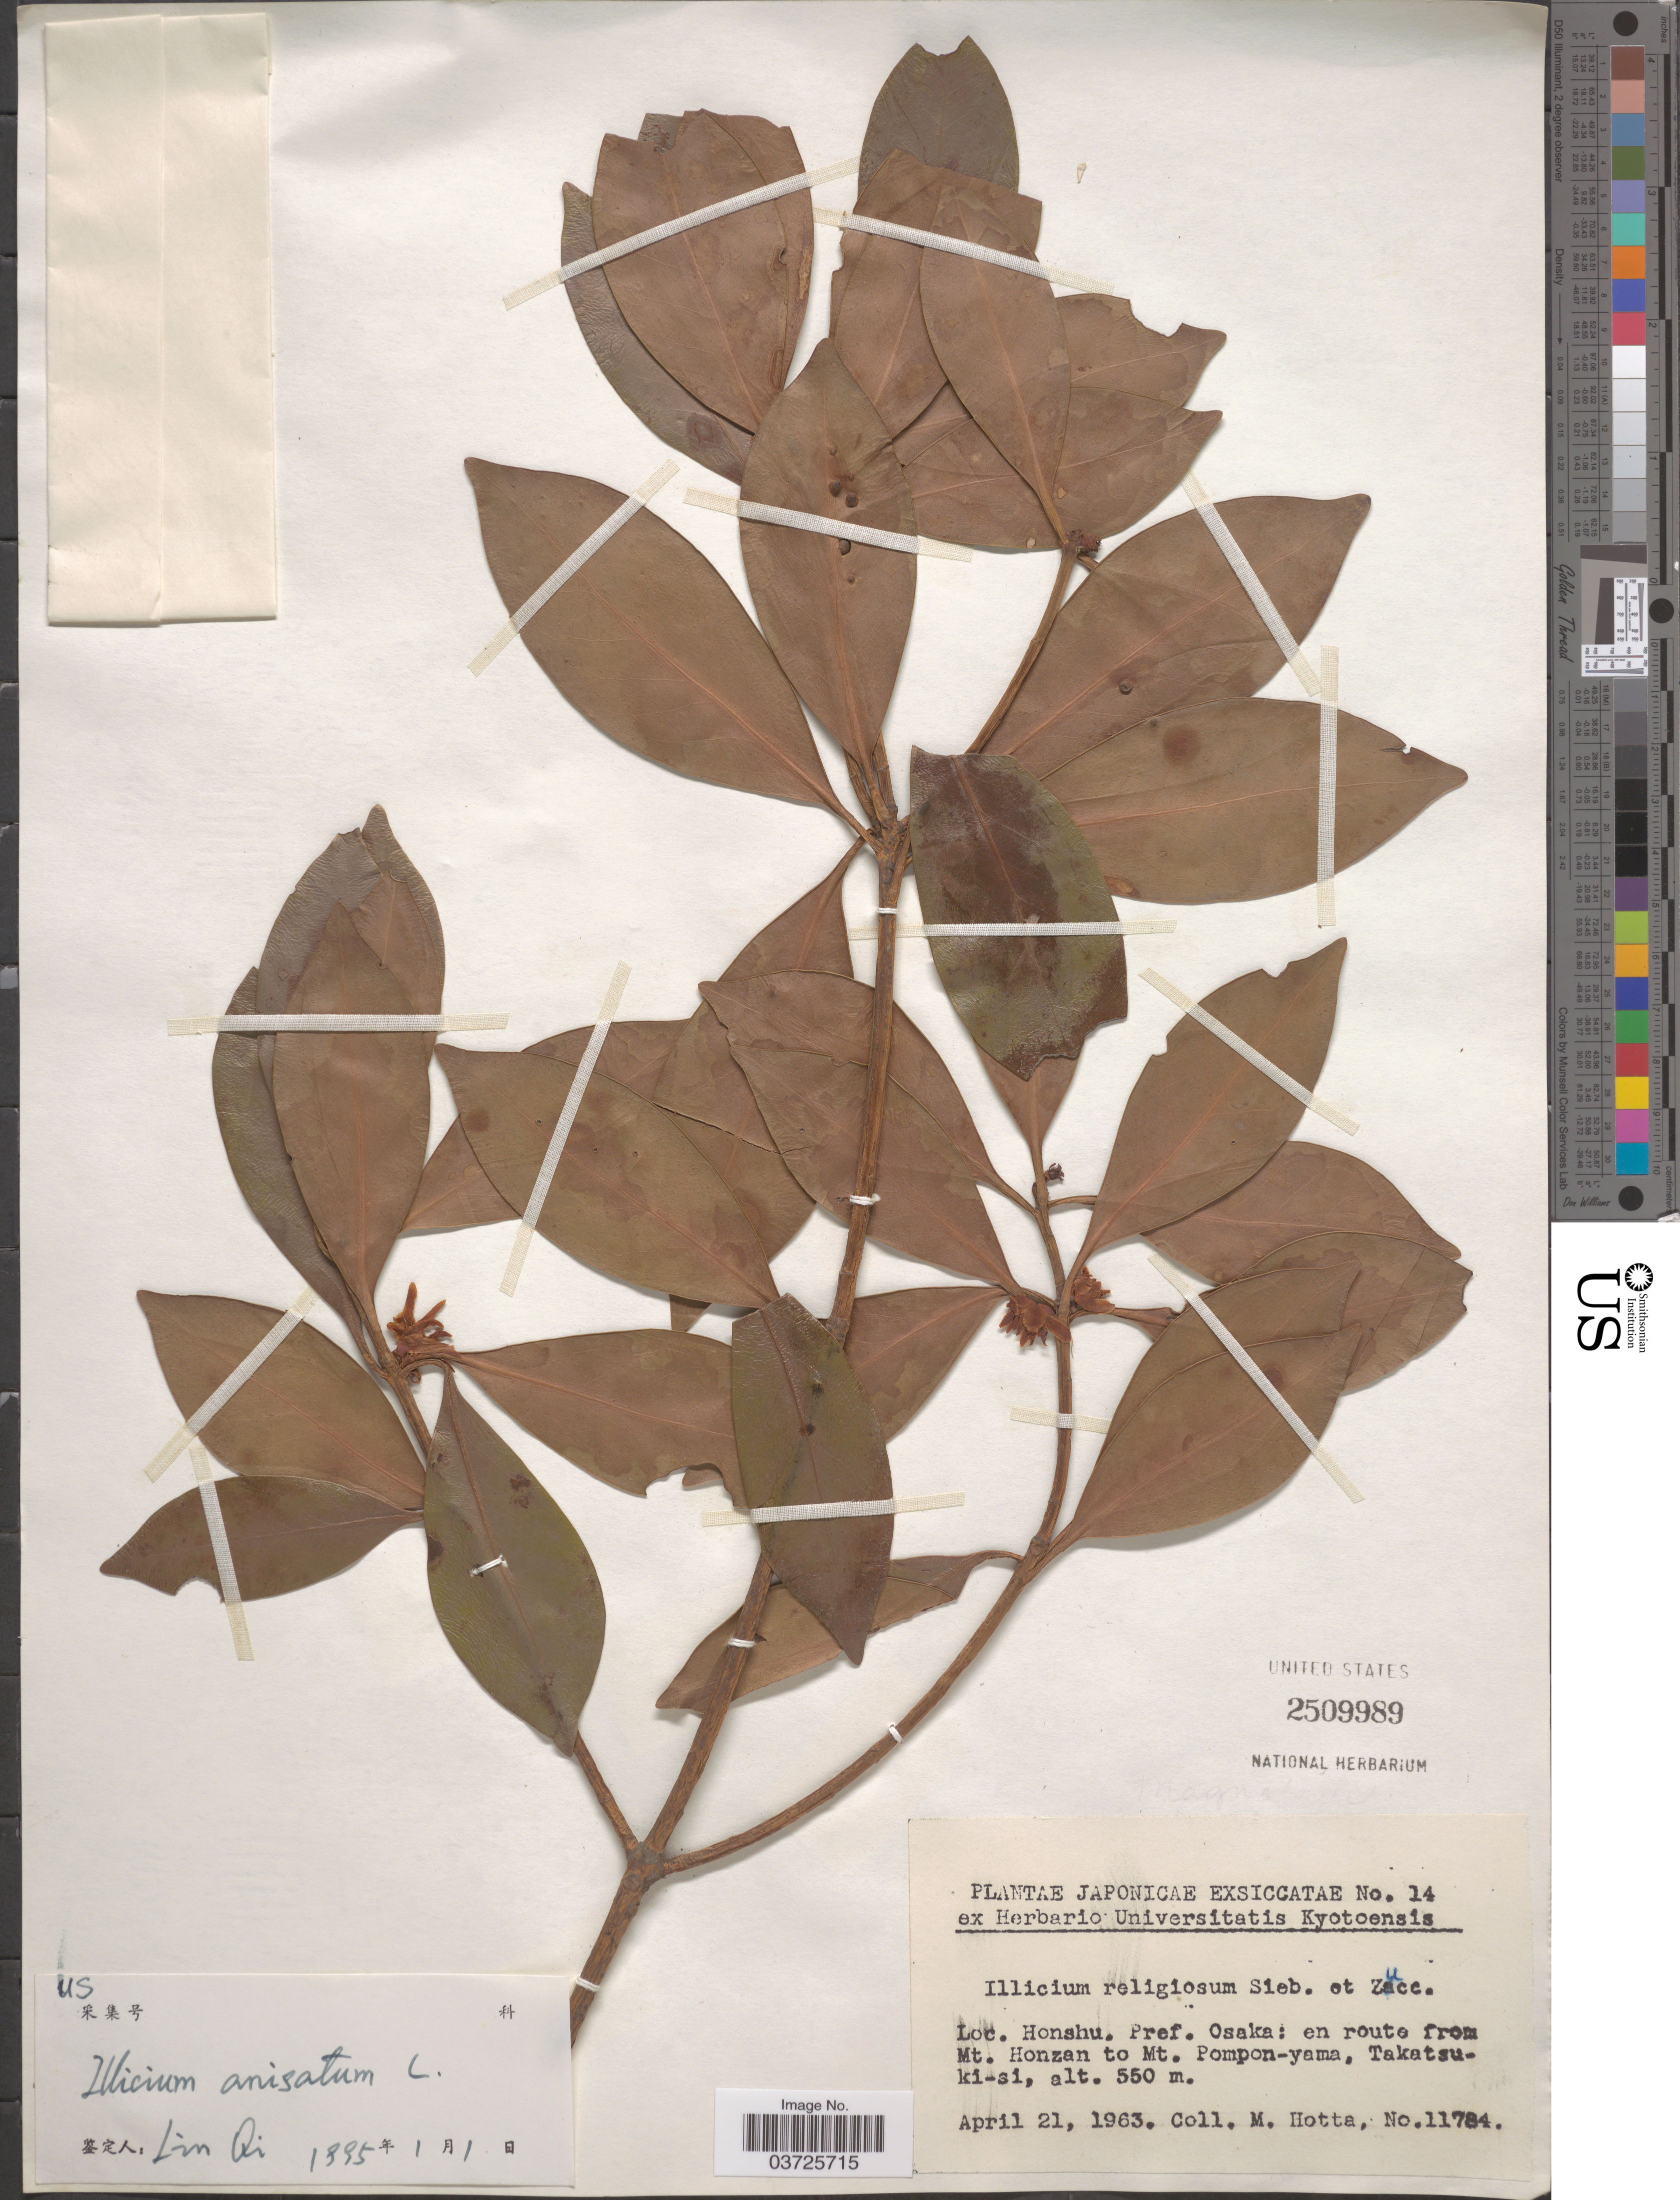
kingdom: Plantae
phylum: Tracheophyta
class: Magnoliopsida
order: Austrobaileyales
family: Schisandraceae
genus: Illicium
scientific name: Illicium anisatum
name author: L.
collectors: M. Hotta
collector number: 11784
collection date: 1963-04-21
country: Japan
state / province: Osaka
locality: Honshu. Pref. Osaka: en route from Mt. Honzan to Mt. Pompon-yama, Takatsu-ki-si.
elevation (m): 550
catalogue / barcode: US 2509989